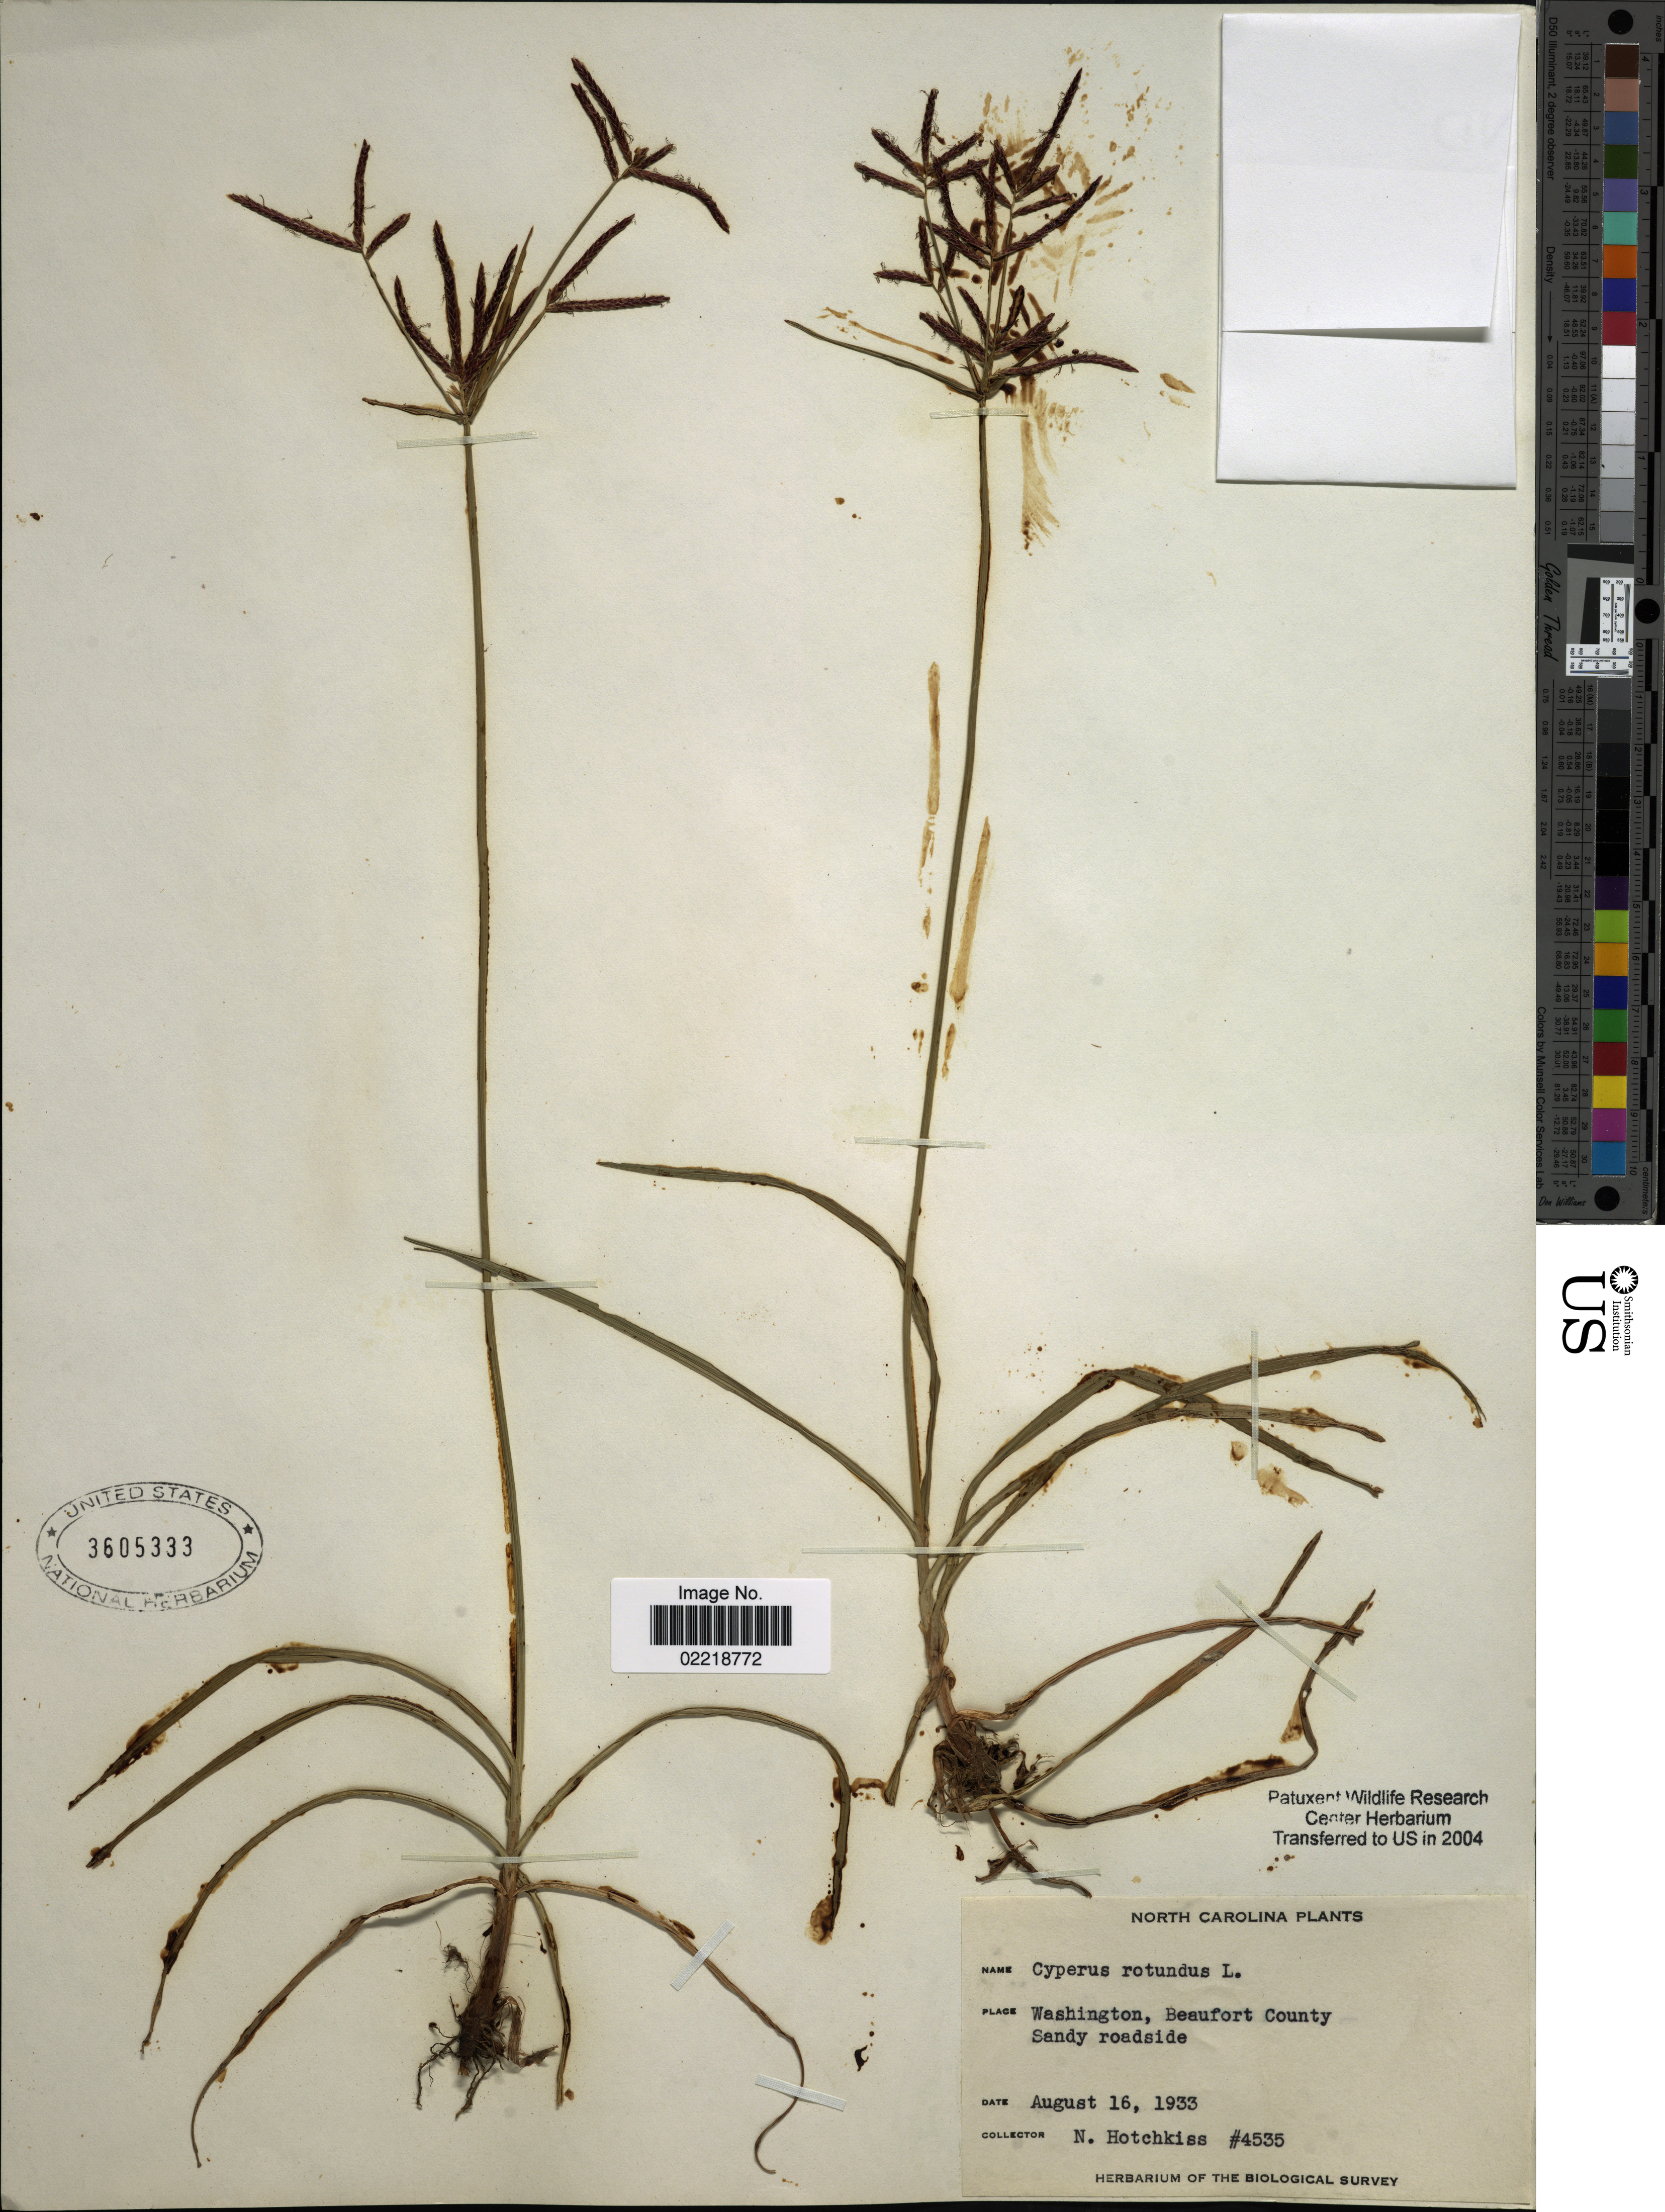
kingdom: Plantae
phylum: Tracheophyta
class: Liliopsida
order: Poales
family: Cyperaceae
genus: Cyperus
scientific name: Cyperus rotundus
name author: L.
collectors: N. Hotchkiss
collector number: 4535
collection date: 1933-08-16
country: United States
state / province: North Carolina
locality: Washington, Beaufort County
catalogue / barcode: US 3605333